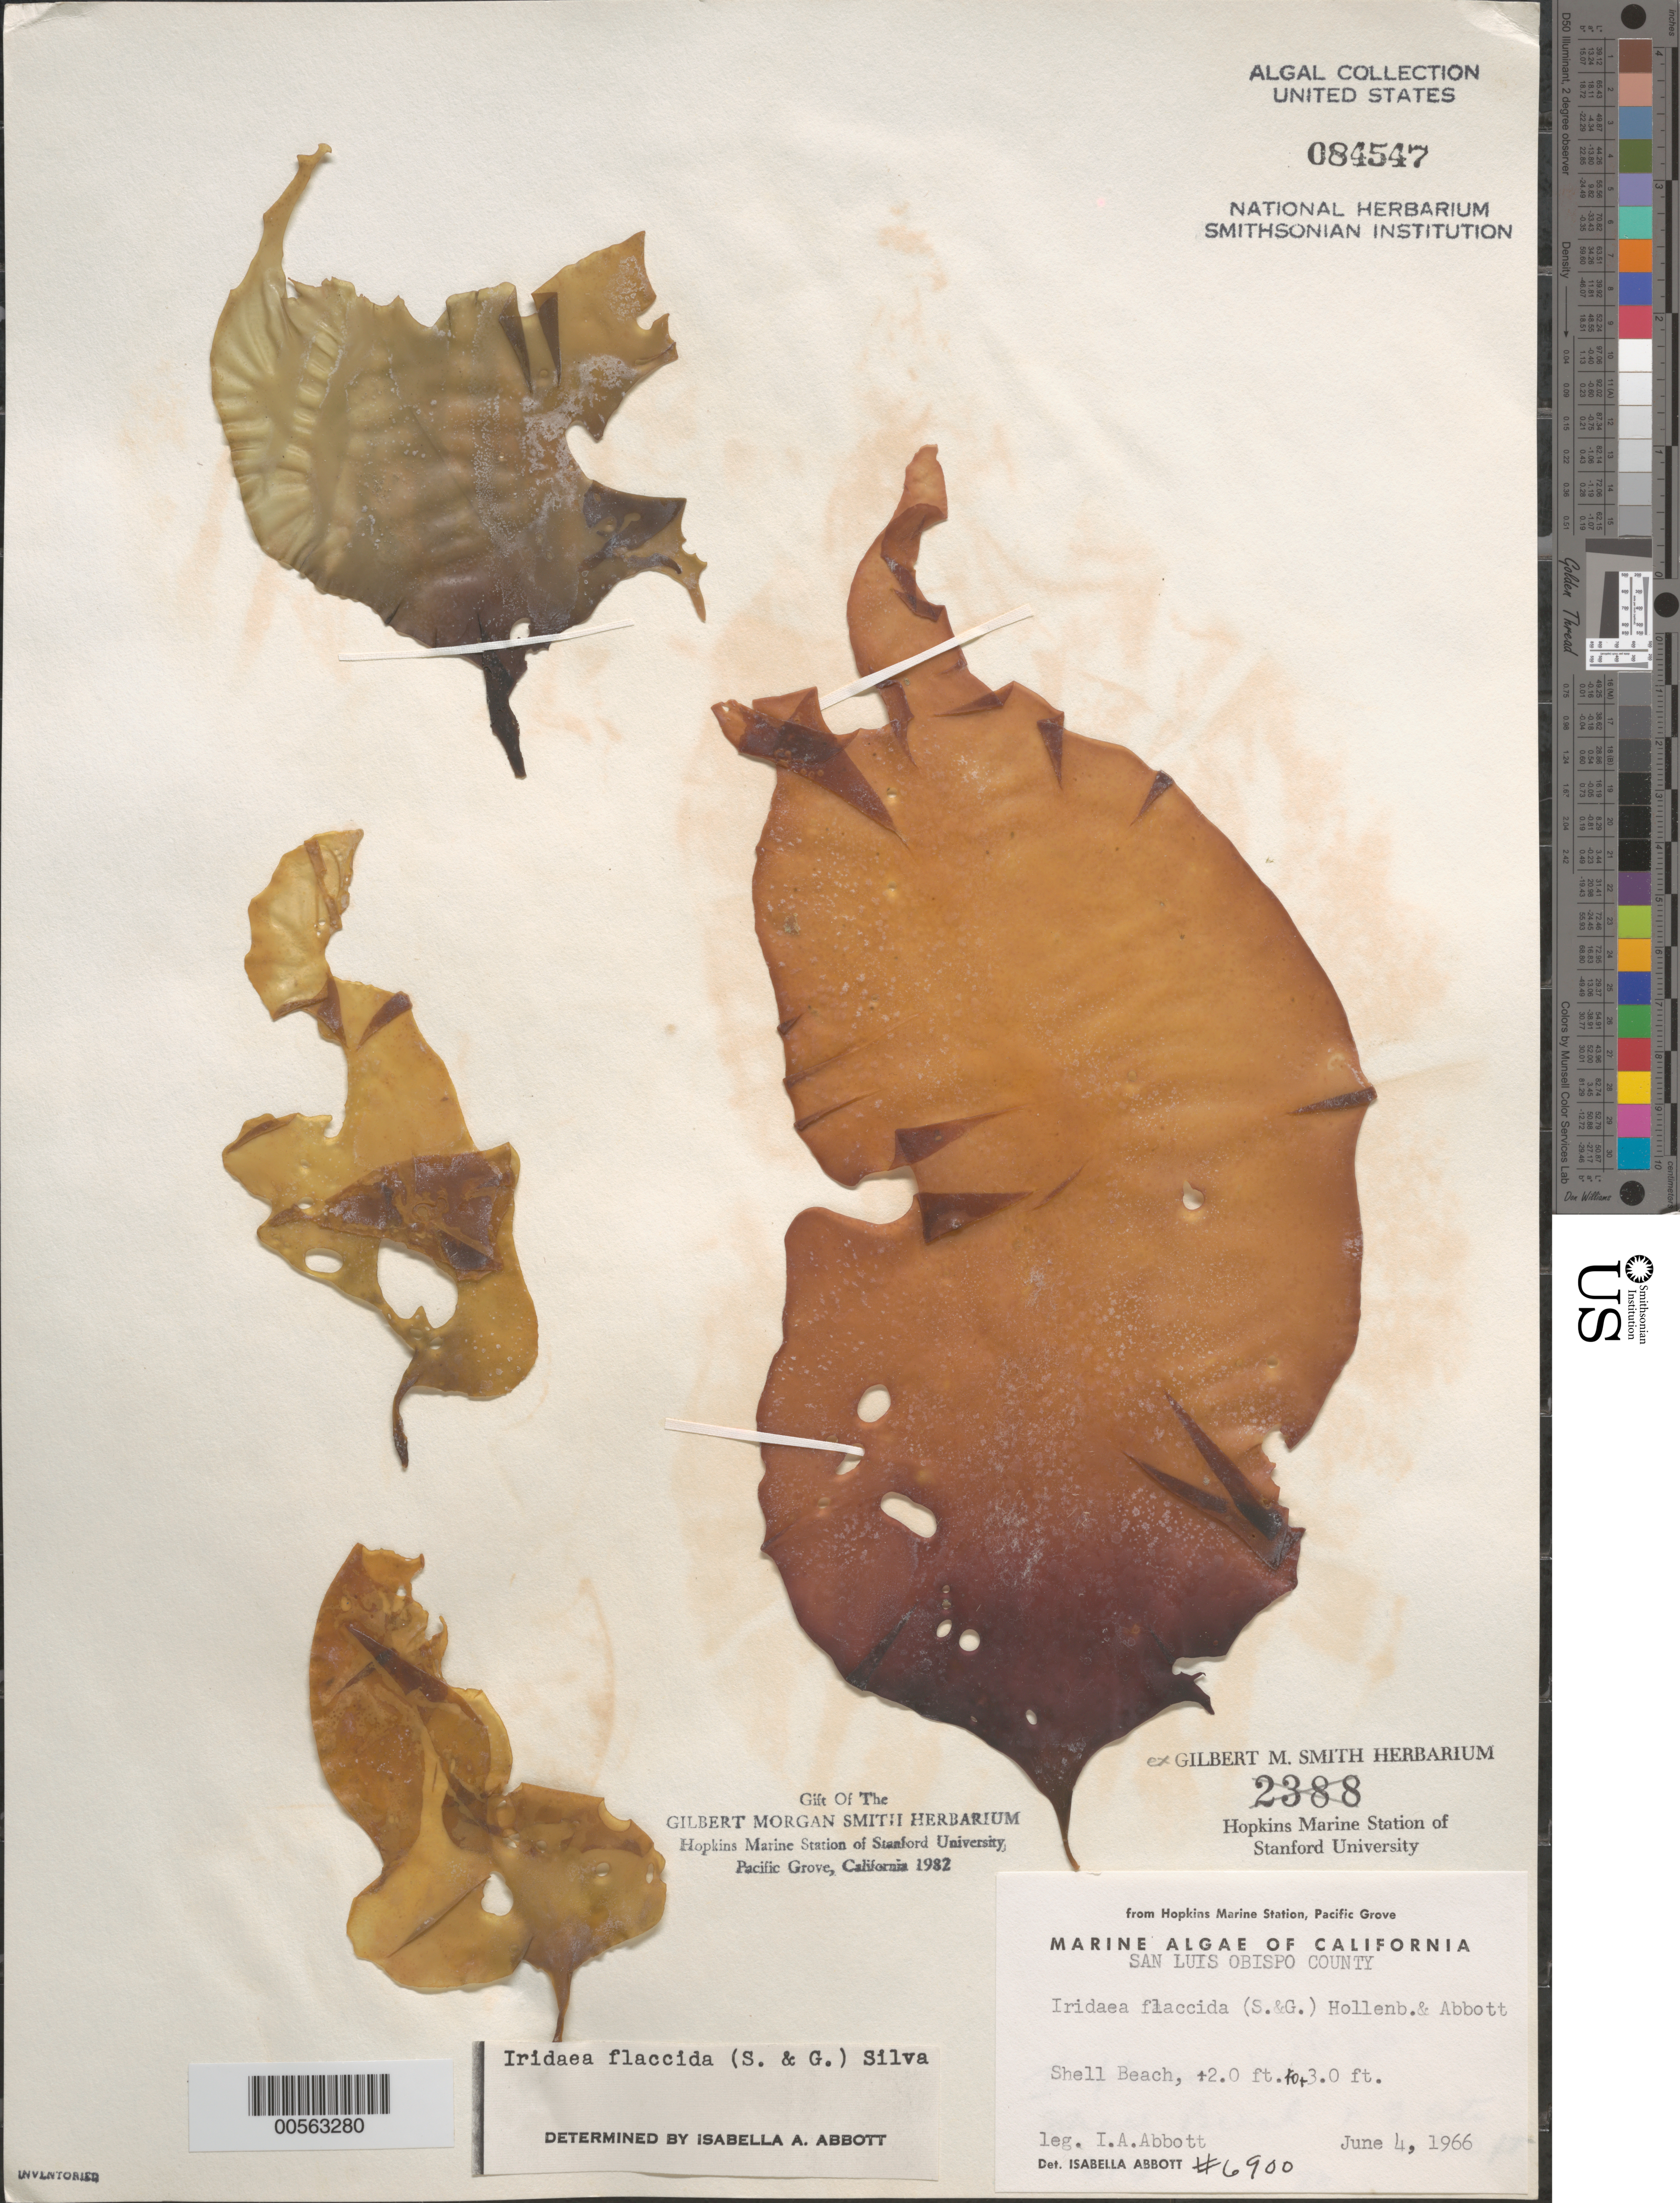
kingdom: Plantae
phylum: Rhodophyta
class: Florideophyceae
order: Gigartinales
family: Gigartinaceae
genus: Mazzaella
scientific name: Mazzaella flaccida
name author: (Setchell & N.L. Gardner) Fredericq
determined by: Algae name updating Project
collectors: I. A. Abbott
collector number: IAA 6900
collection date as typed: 04 Jun 1966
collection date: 1966-06-04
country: United States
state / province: California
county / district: San Luis Obispo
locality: Shell Beach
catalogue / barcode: US 84547